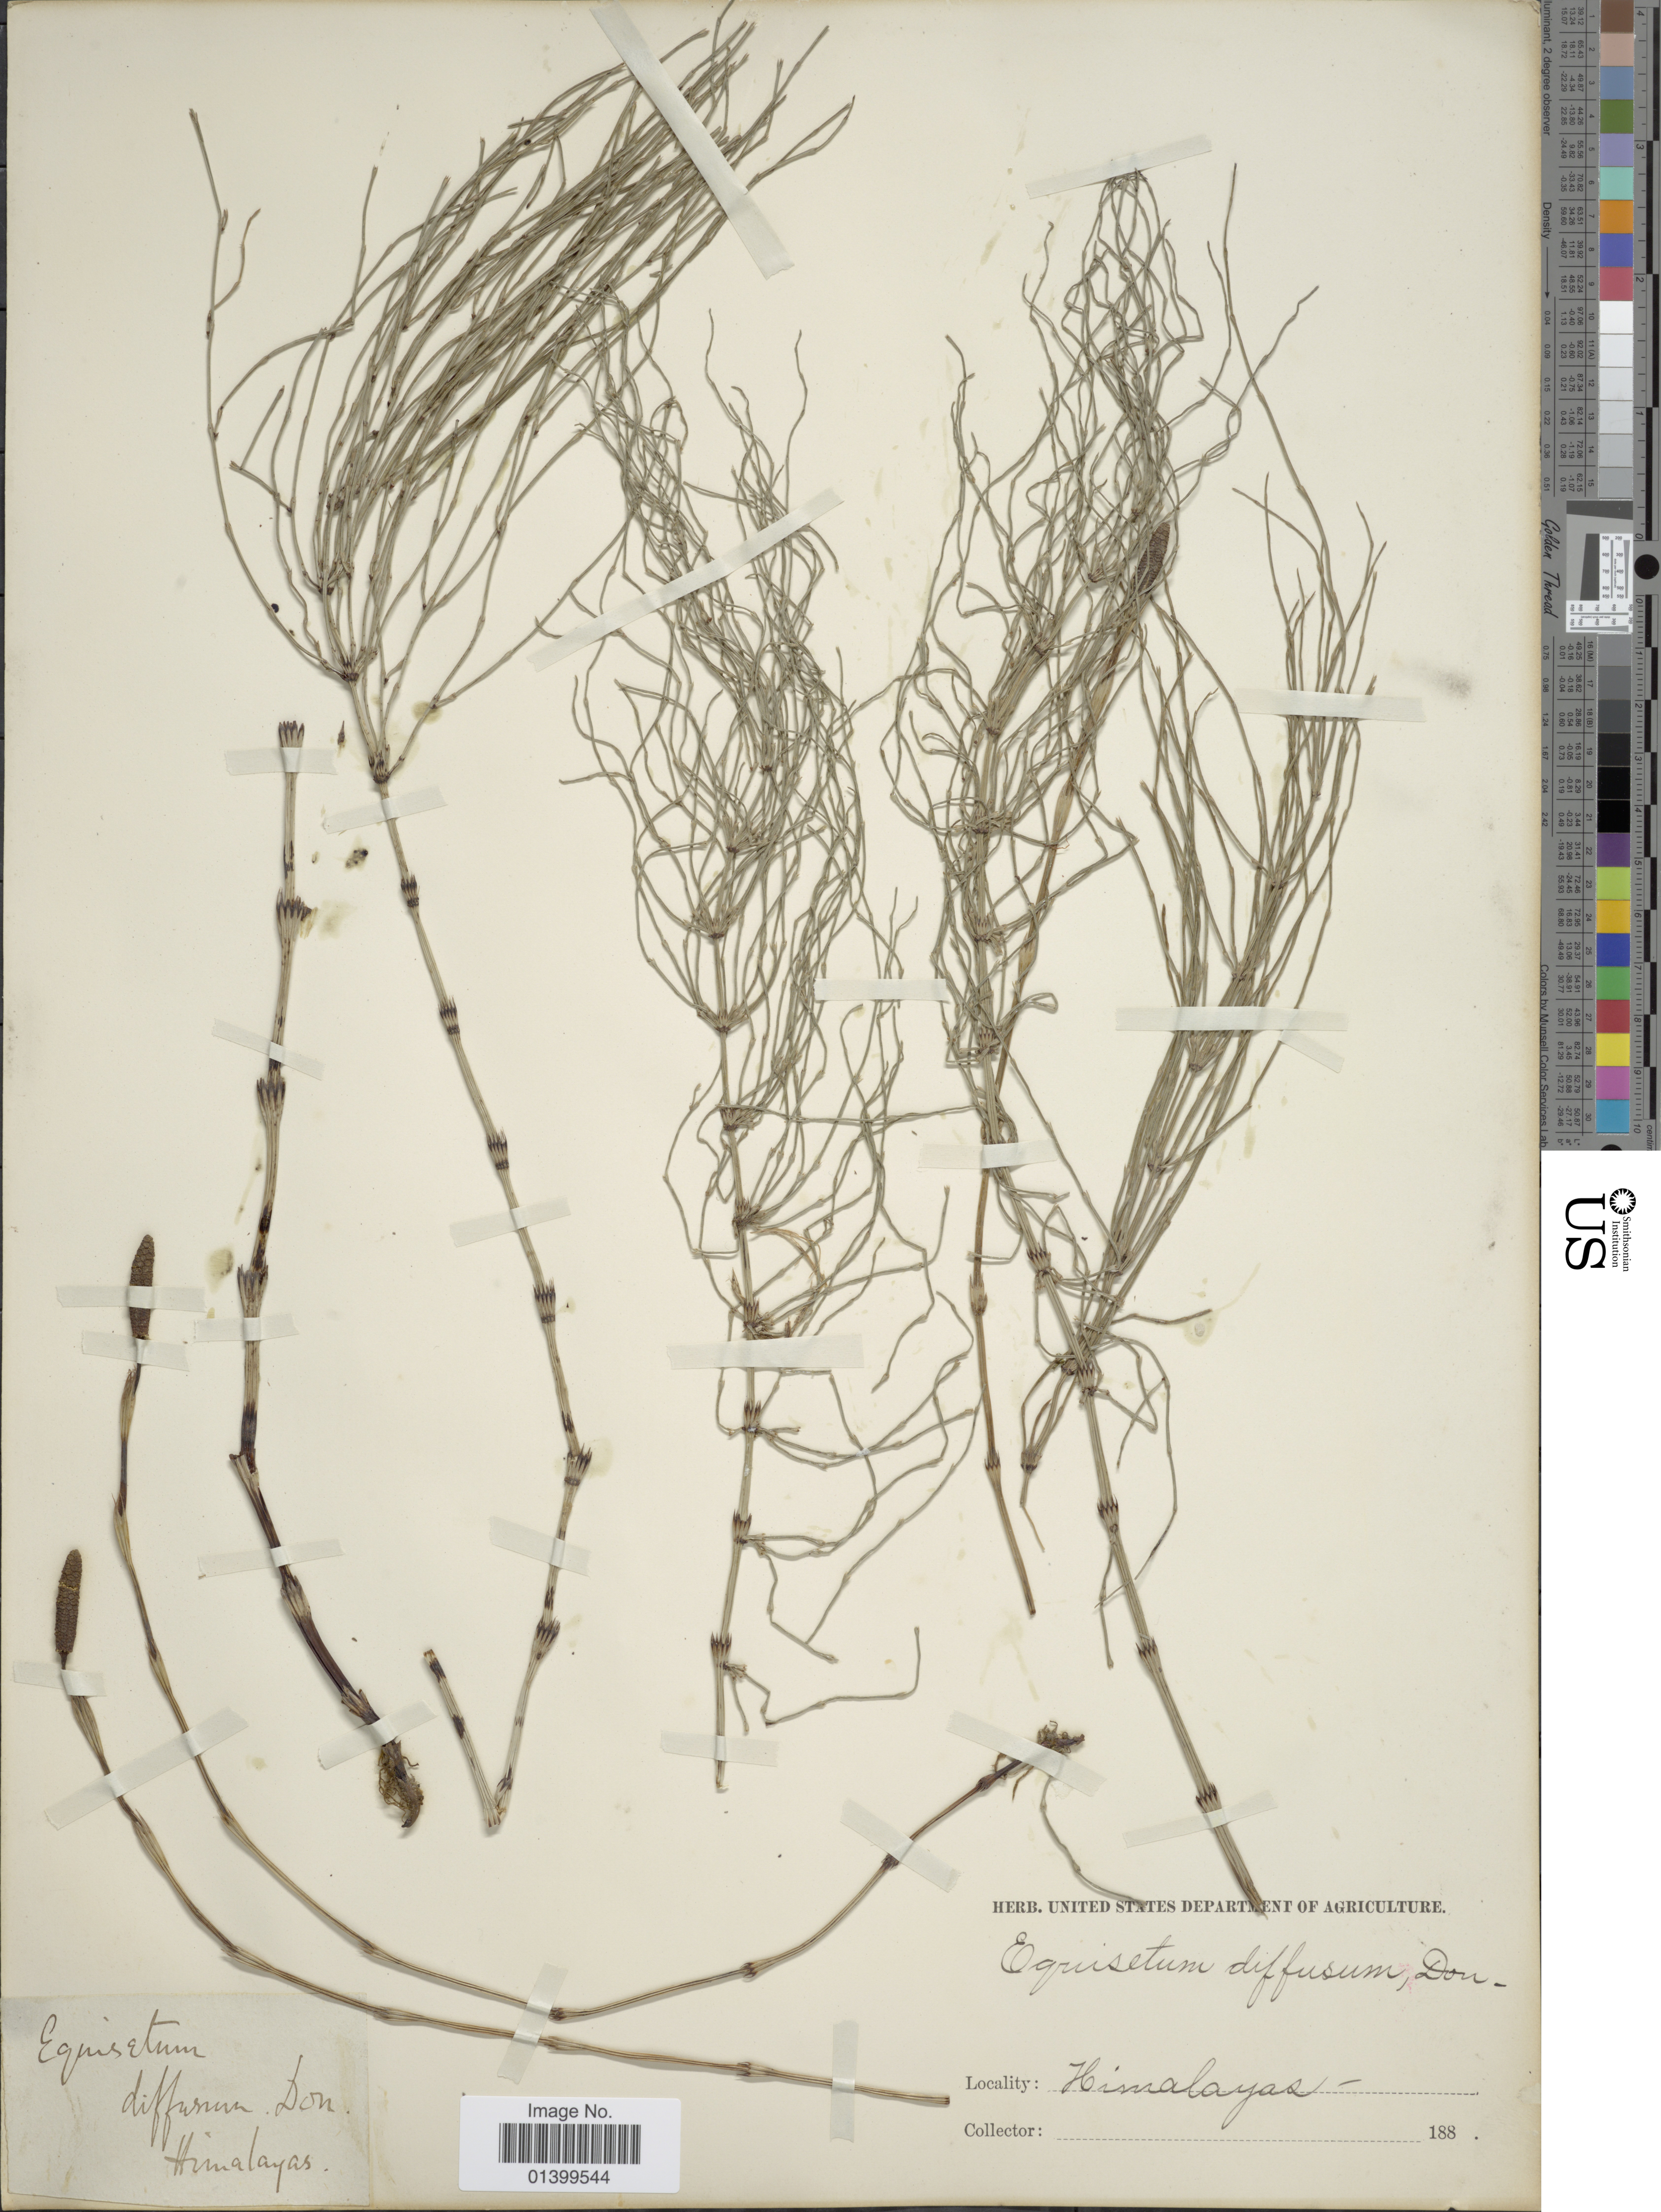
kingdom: Plantae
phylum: Tracheophyta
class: Polypodiopsida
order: Equisetales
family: Equisetaceae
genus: Equisetum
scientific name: Equisetum diffusum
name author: D. Don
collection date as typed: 188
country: India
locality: Himalayas